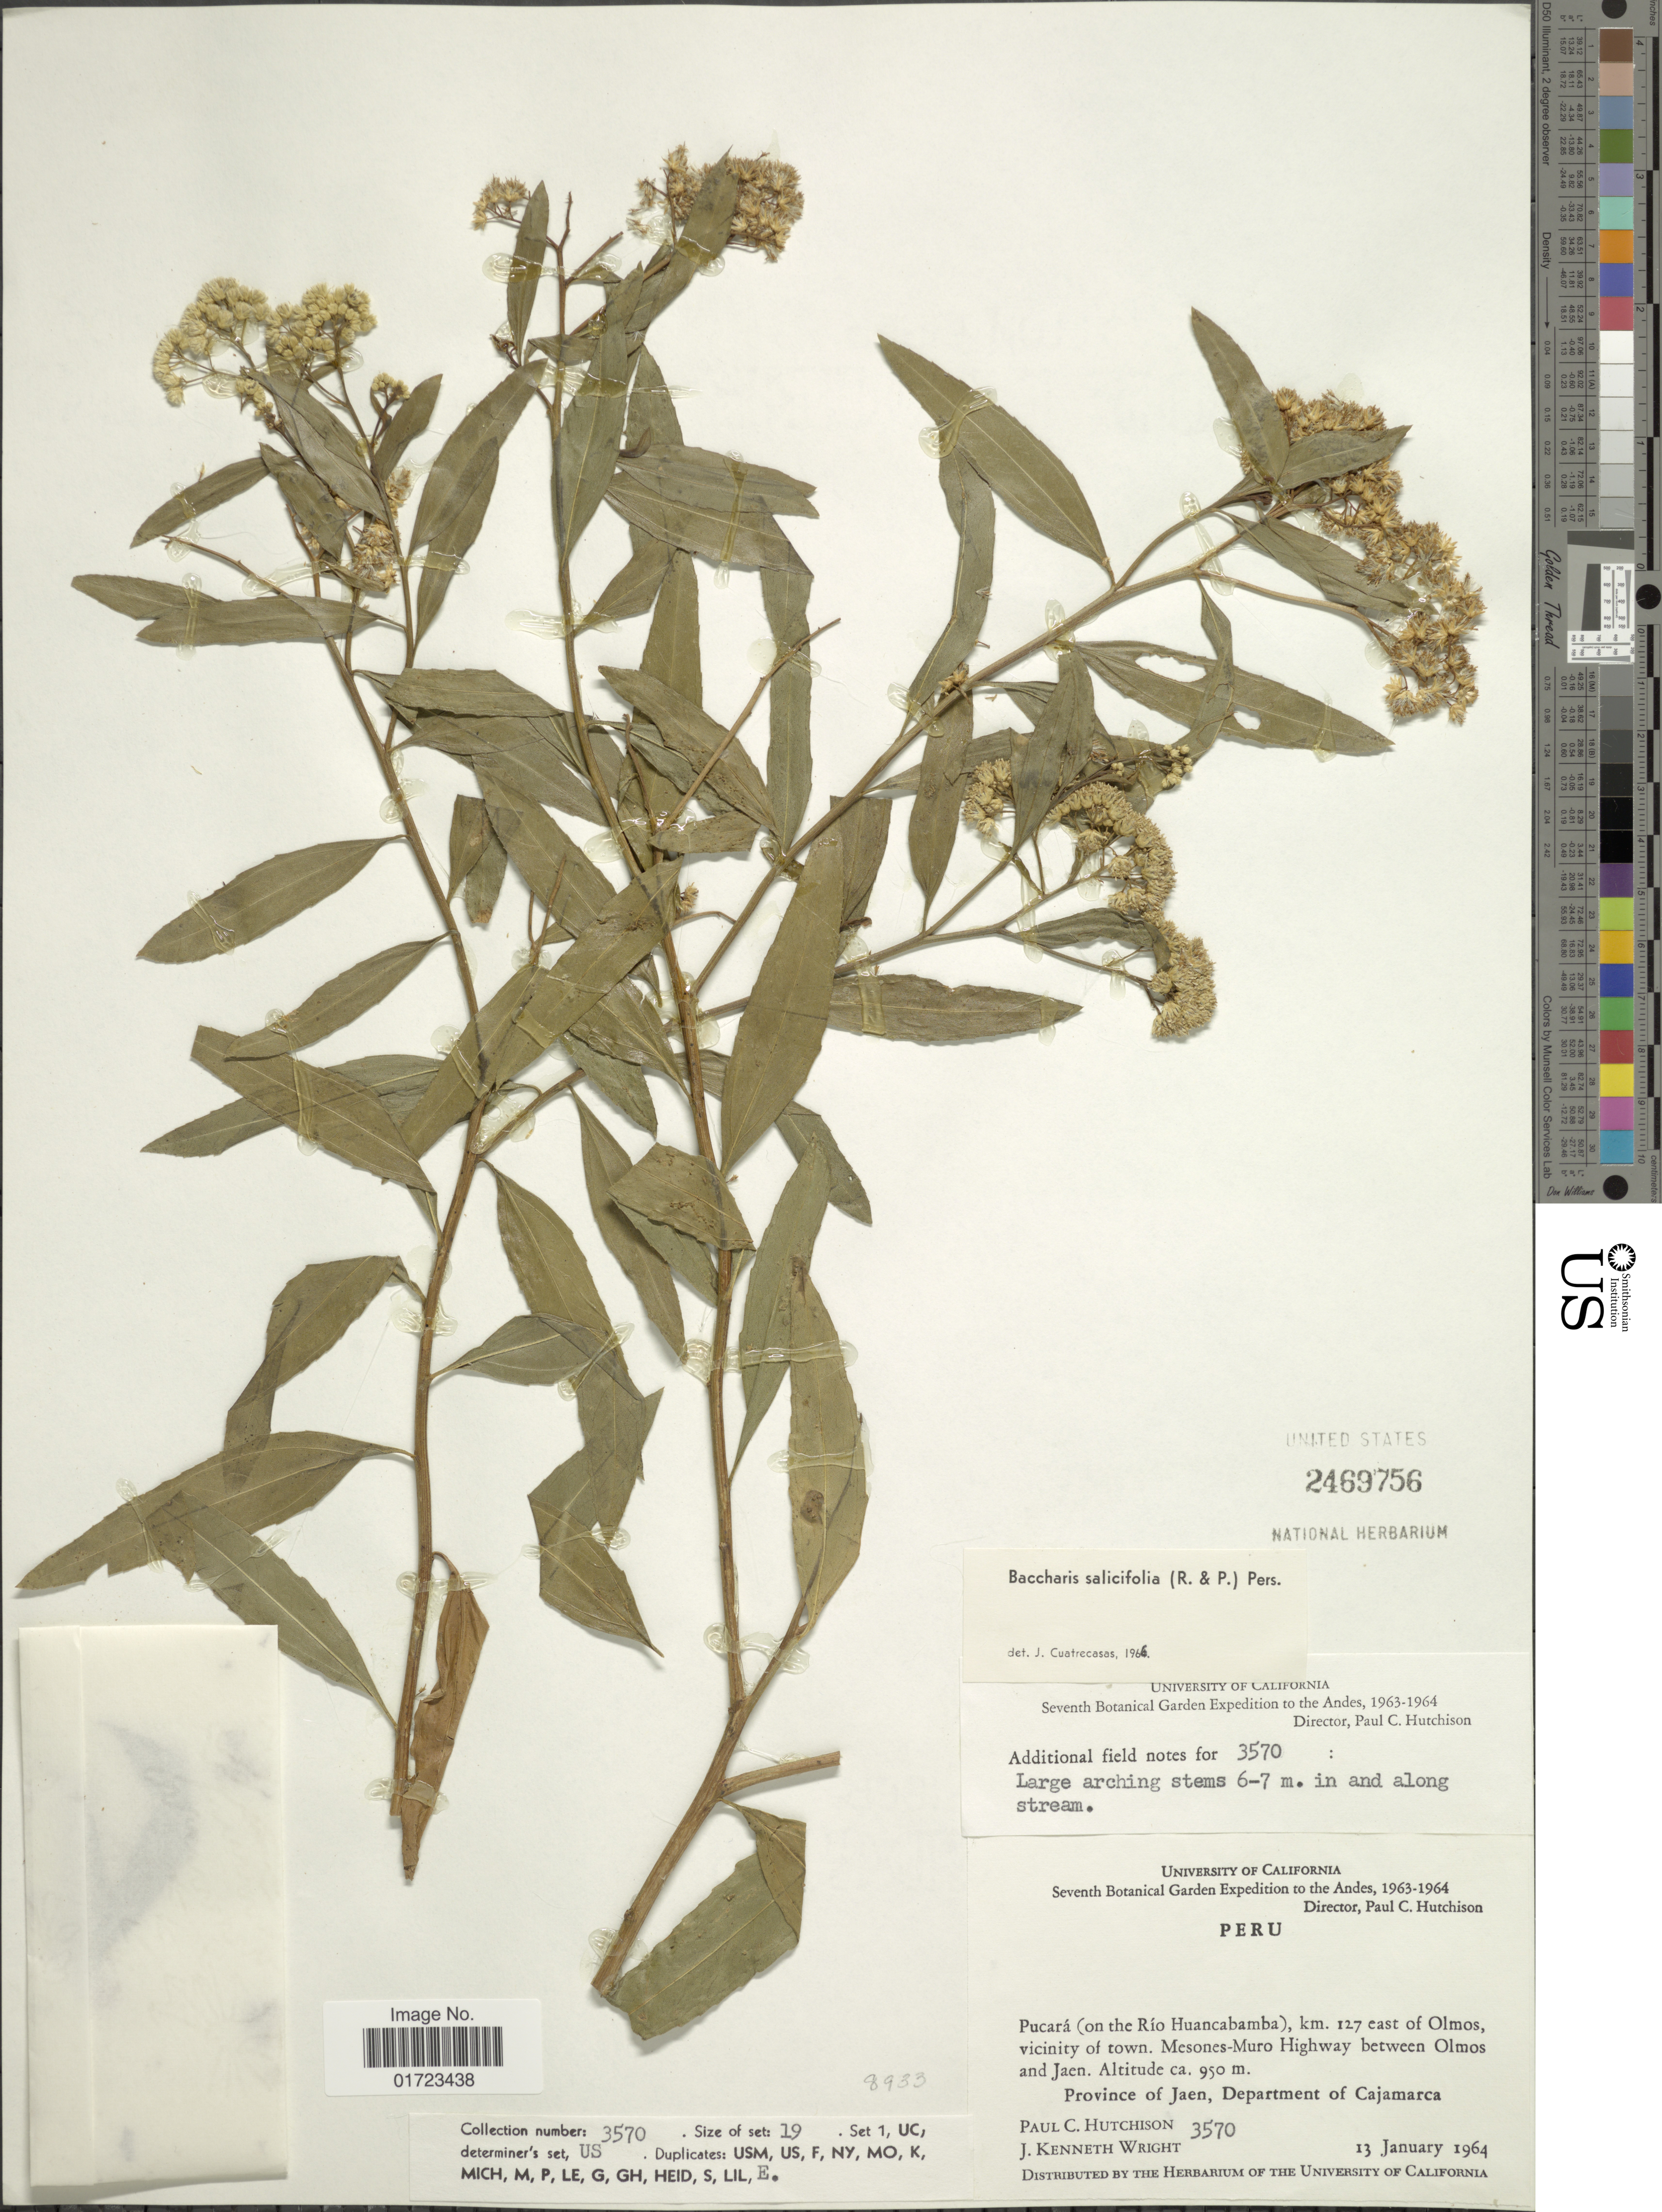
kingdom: Plantae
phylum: Tracheophyta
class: Magnoliopsida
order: Asterales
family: Asteraceae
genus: Baccharis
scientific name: Baccharis salicifolia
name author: (Ruiz & Pav.) Pers.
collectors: P. C. Hutchison & J. K. Wright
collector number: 3570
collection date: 1964-01-13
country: Peru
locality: Pucara (on the Rio Huancabamba), km.127 east of Olmos, vicinity of town, Mesones-Muro Highway between Olmos and Jaen. Department of Jaen, Department of Cajamarca.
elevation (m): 950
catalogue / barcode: US 2469756